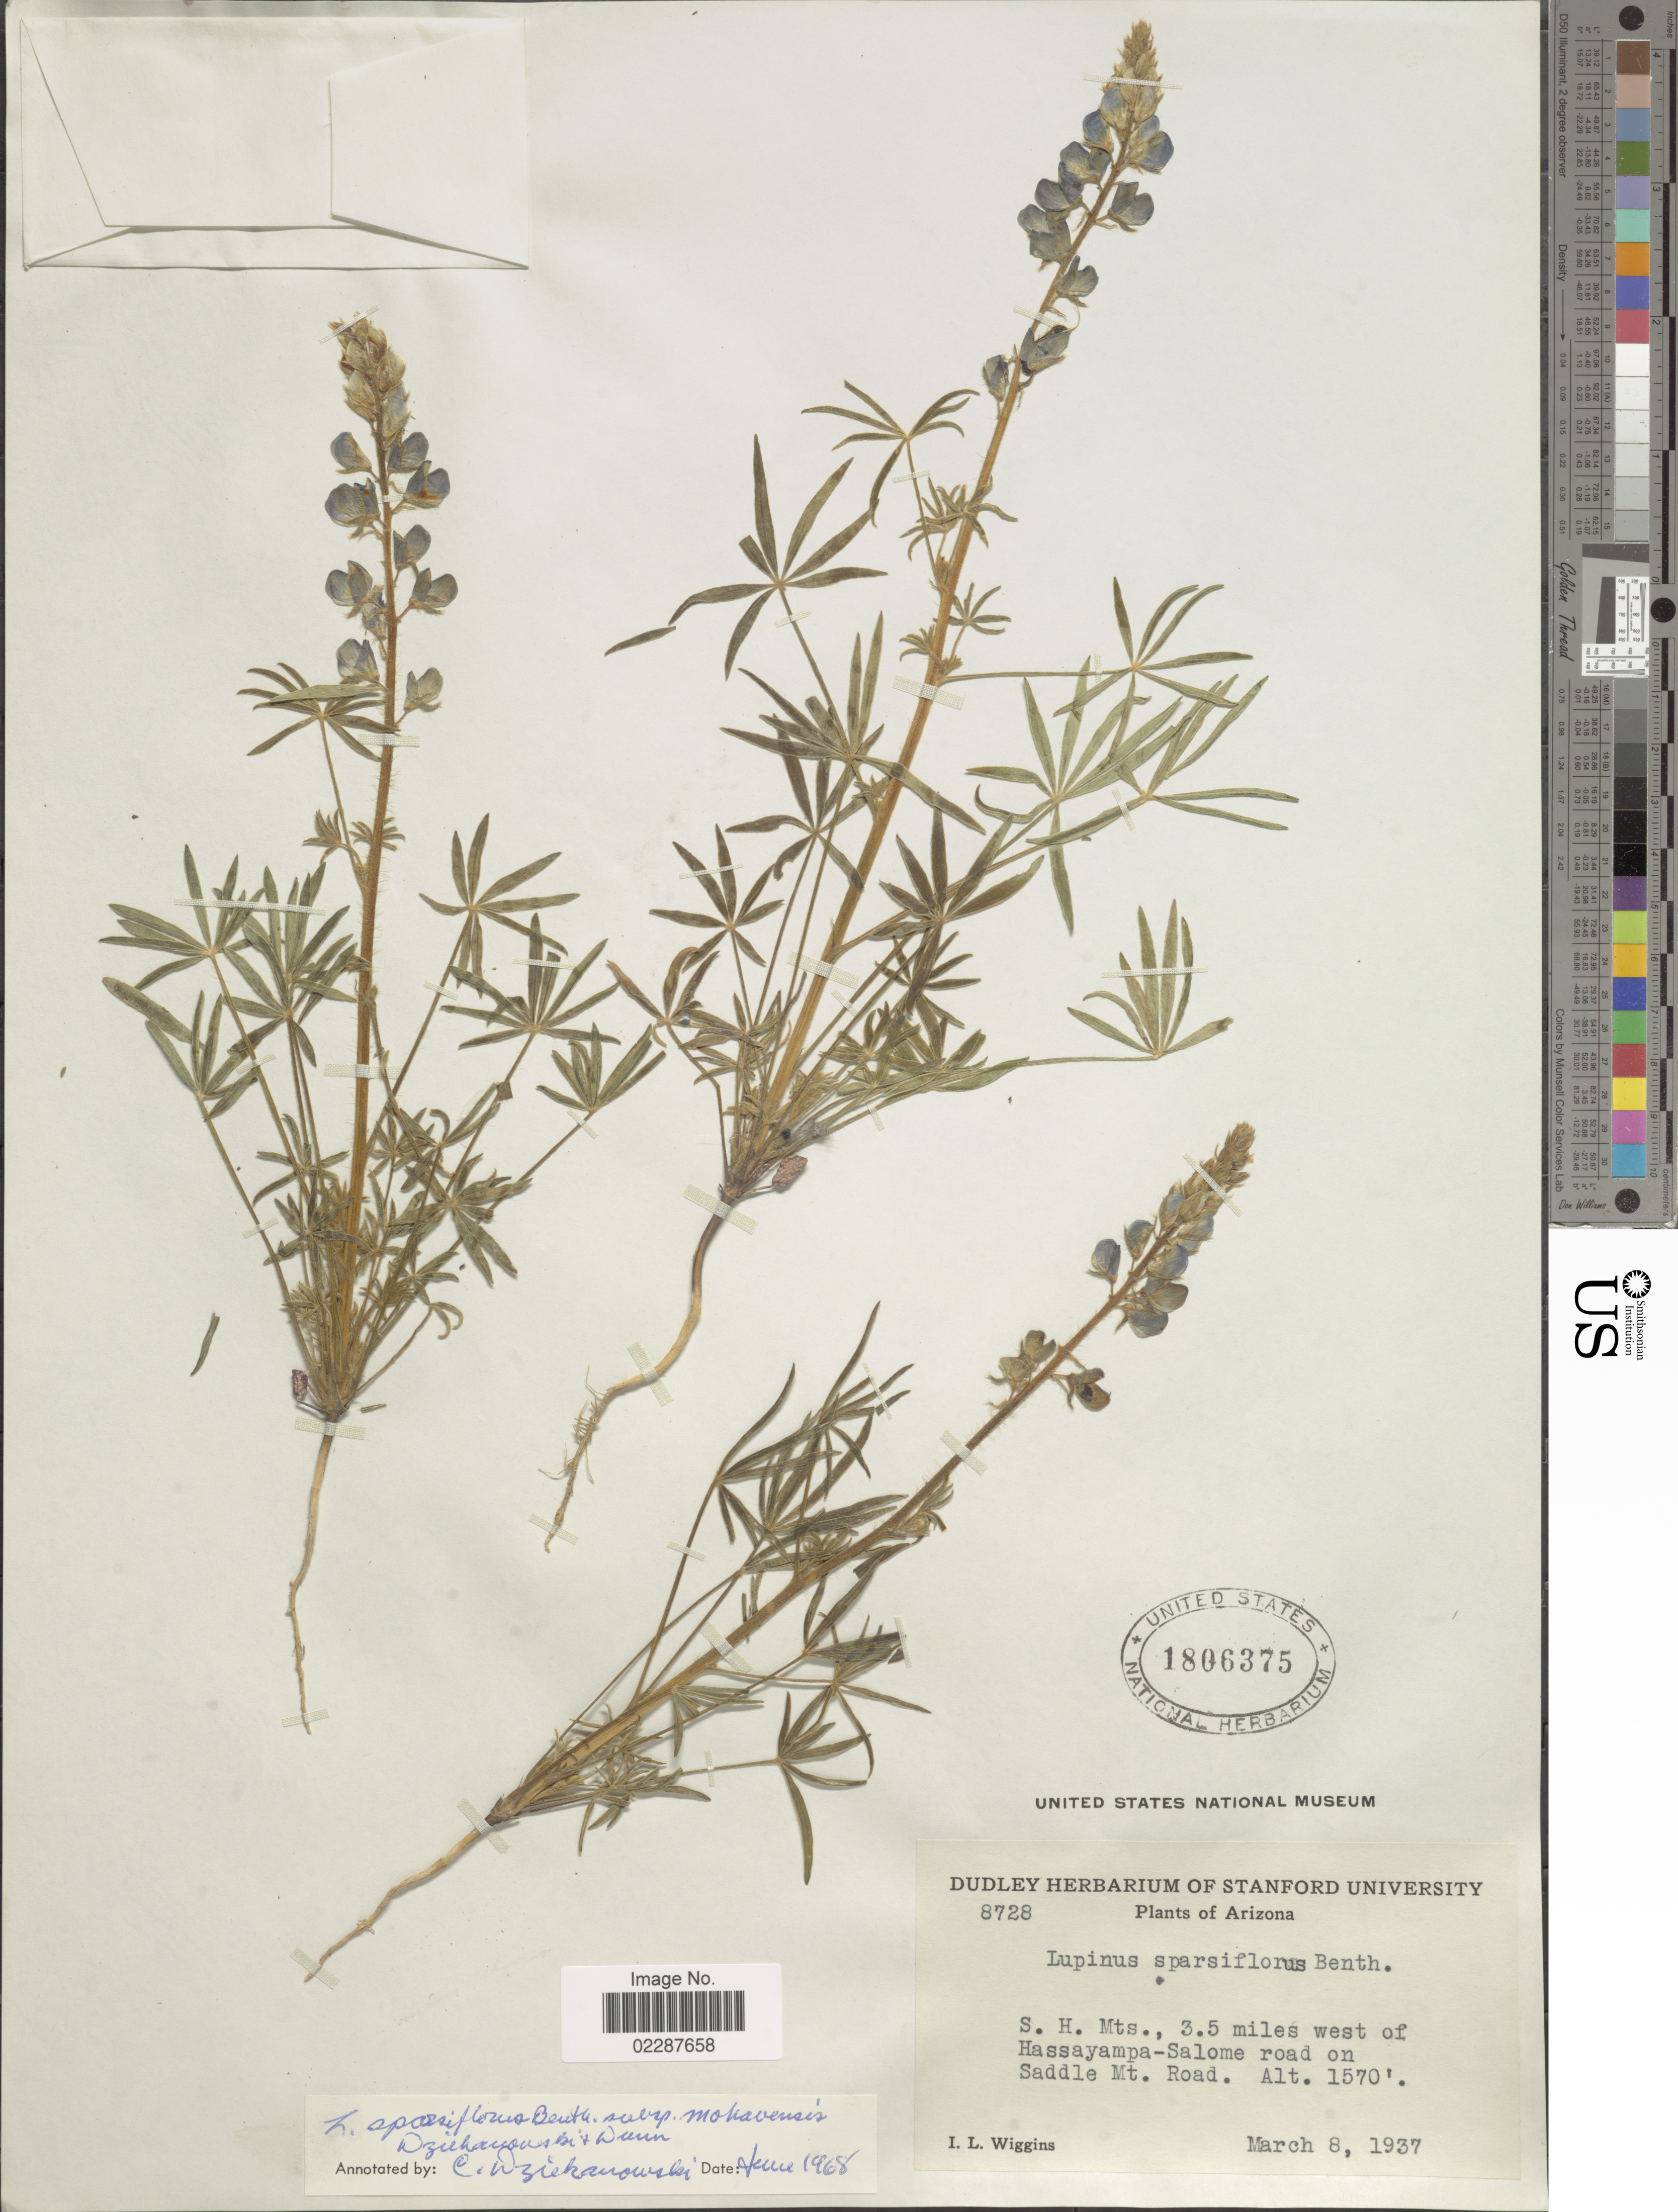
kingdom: Plantae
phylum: Tracheophyta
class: Magnoliopsida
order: Fabales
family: Fabaceae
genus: Lupinus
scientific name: Lupinus sparsiflorus subsp. mohavensis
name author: Dziekanowski & D.B. Dunn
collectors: I. L. Wiggins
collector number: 8728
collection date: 1937-03-08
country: United States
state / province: Arizona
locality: S.H. Mts., 3.5 miles west of Hassayampa-Salome road on Saddle Mt. Road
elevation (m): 479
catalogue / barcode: US 1806375